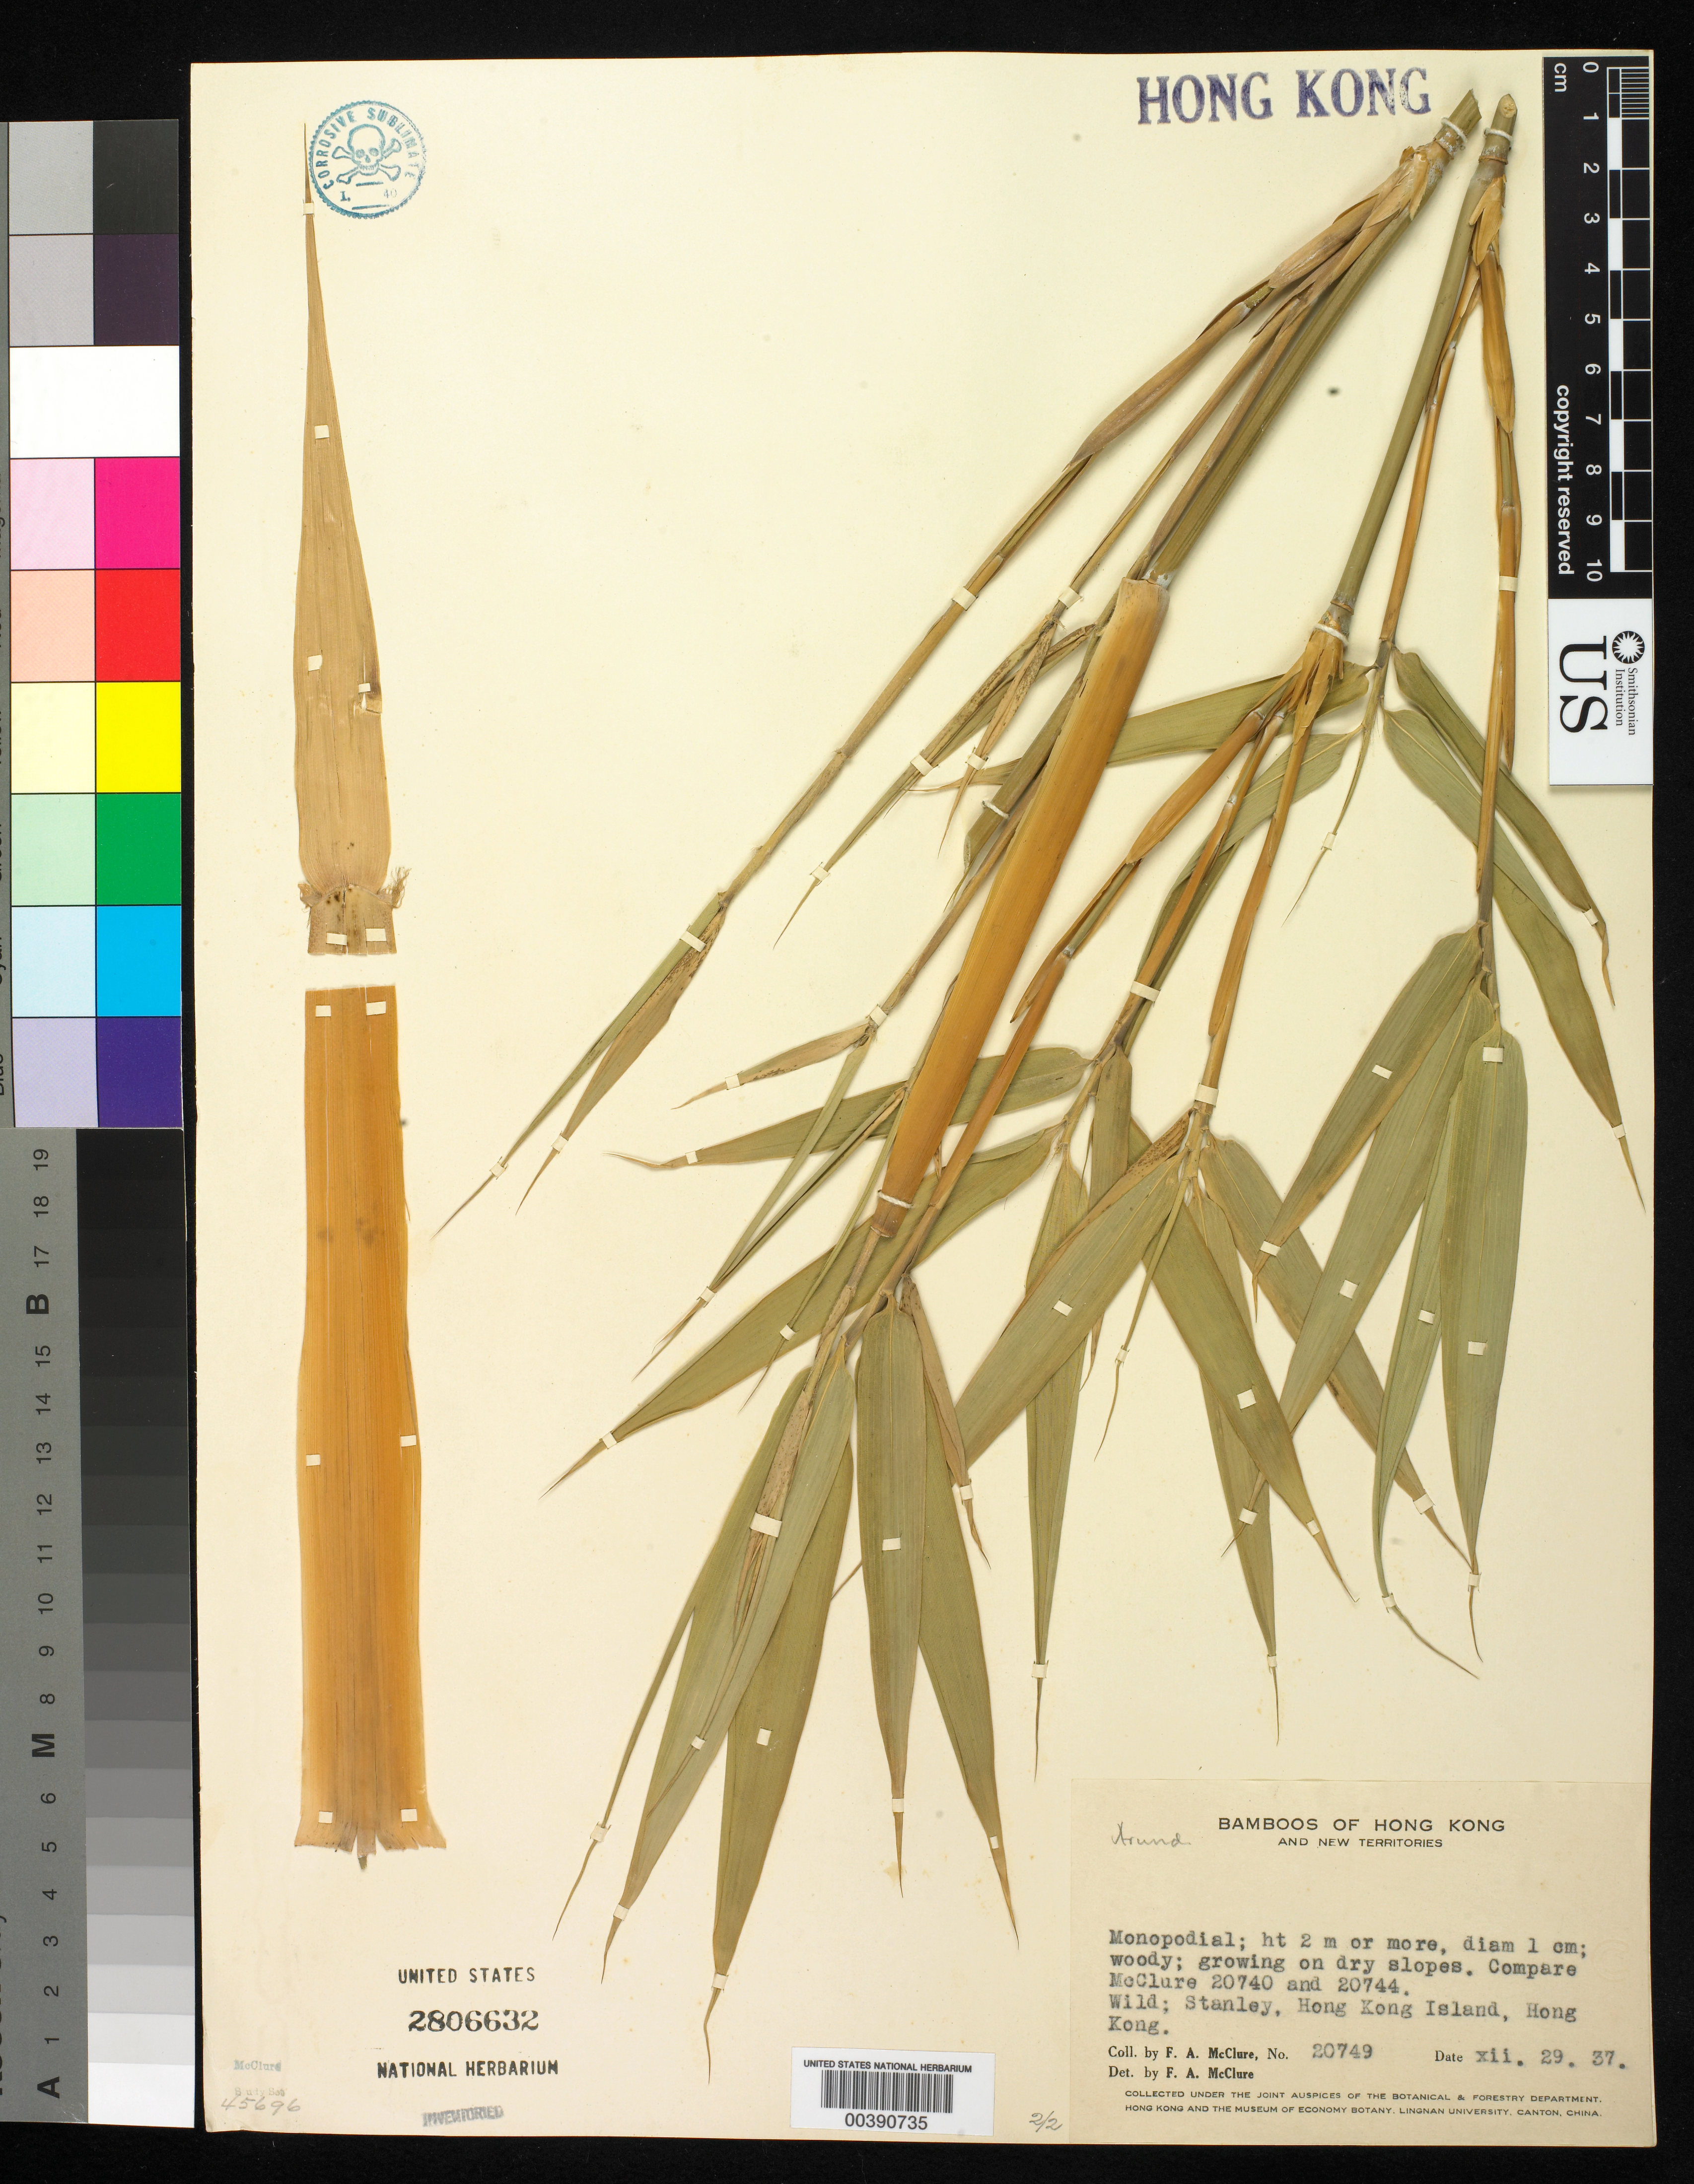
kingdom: Plantae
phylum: Tracheophyta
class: Liliopsida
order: Poales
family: Poaceae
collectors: F. A. McClure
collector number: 20749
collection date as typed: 29 Dec 1937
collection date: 1937-12-29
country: China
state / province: Hong Kong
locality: Stanley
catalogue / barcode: US 2806632